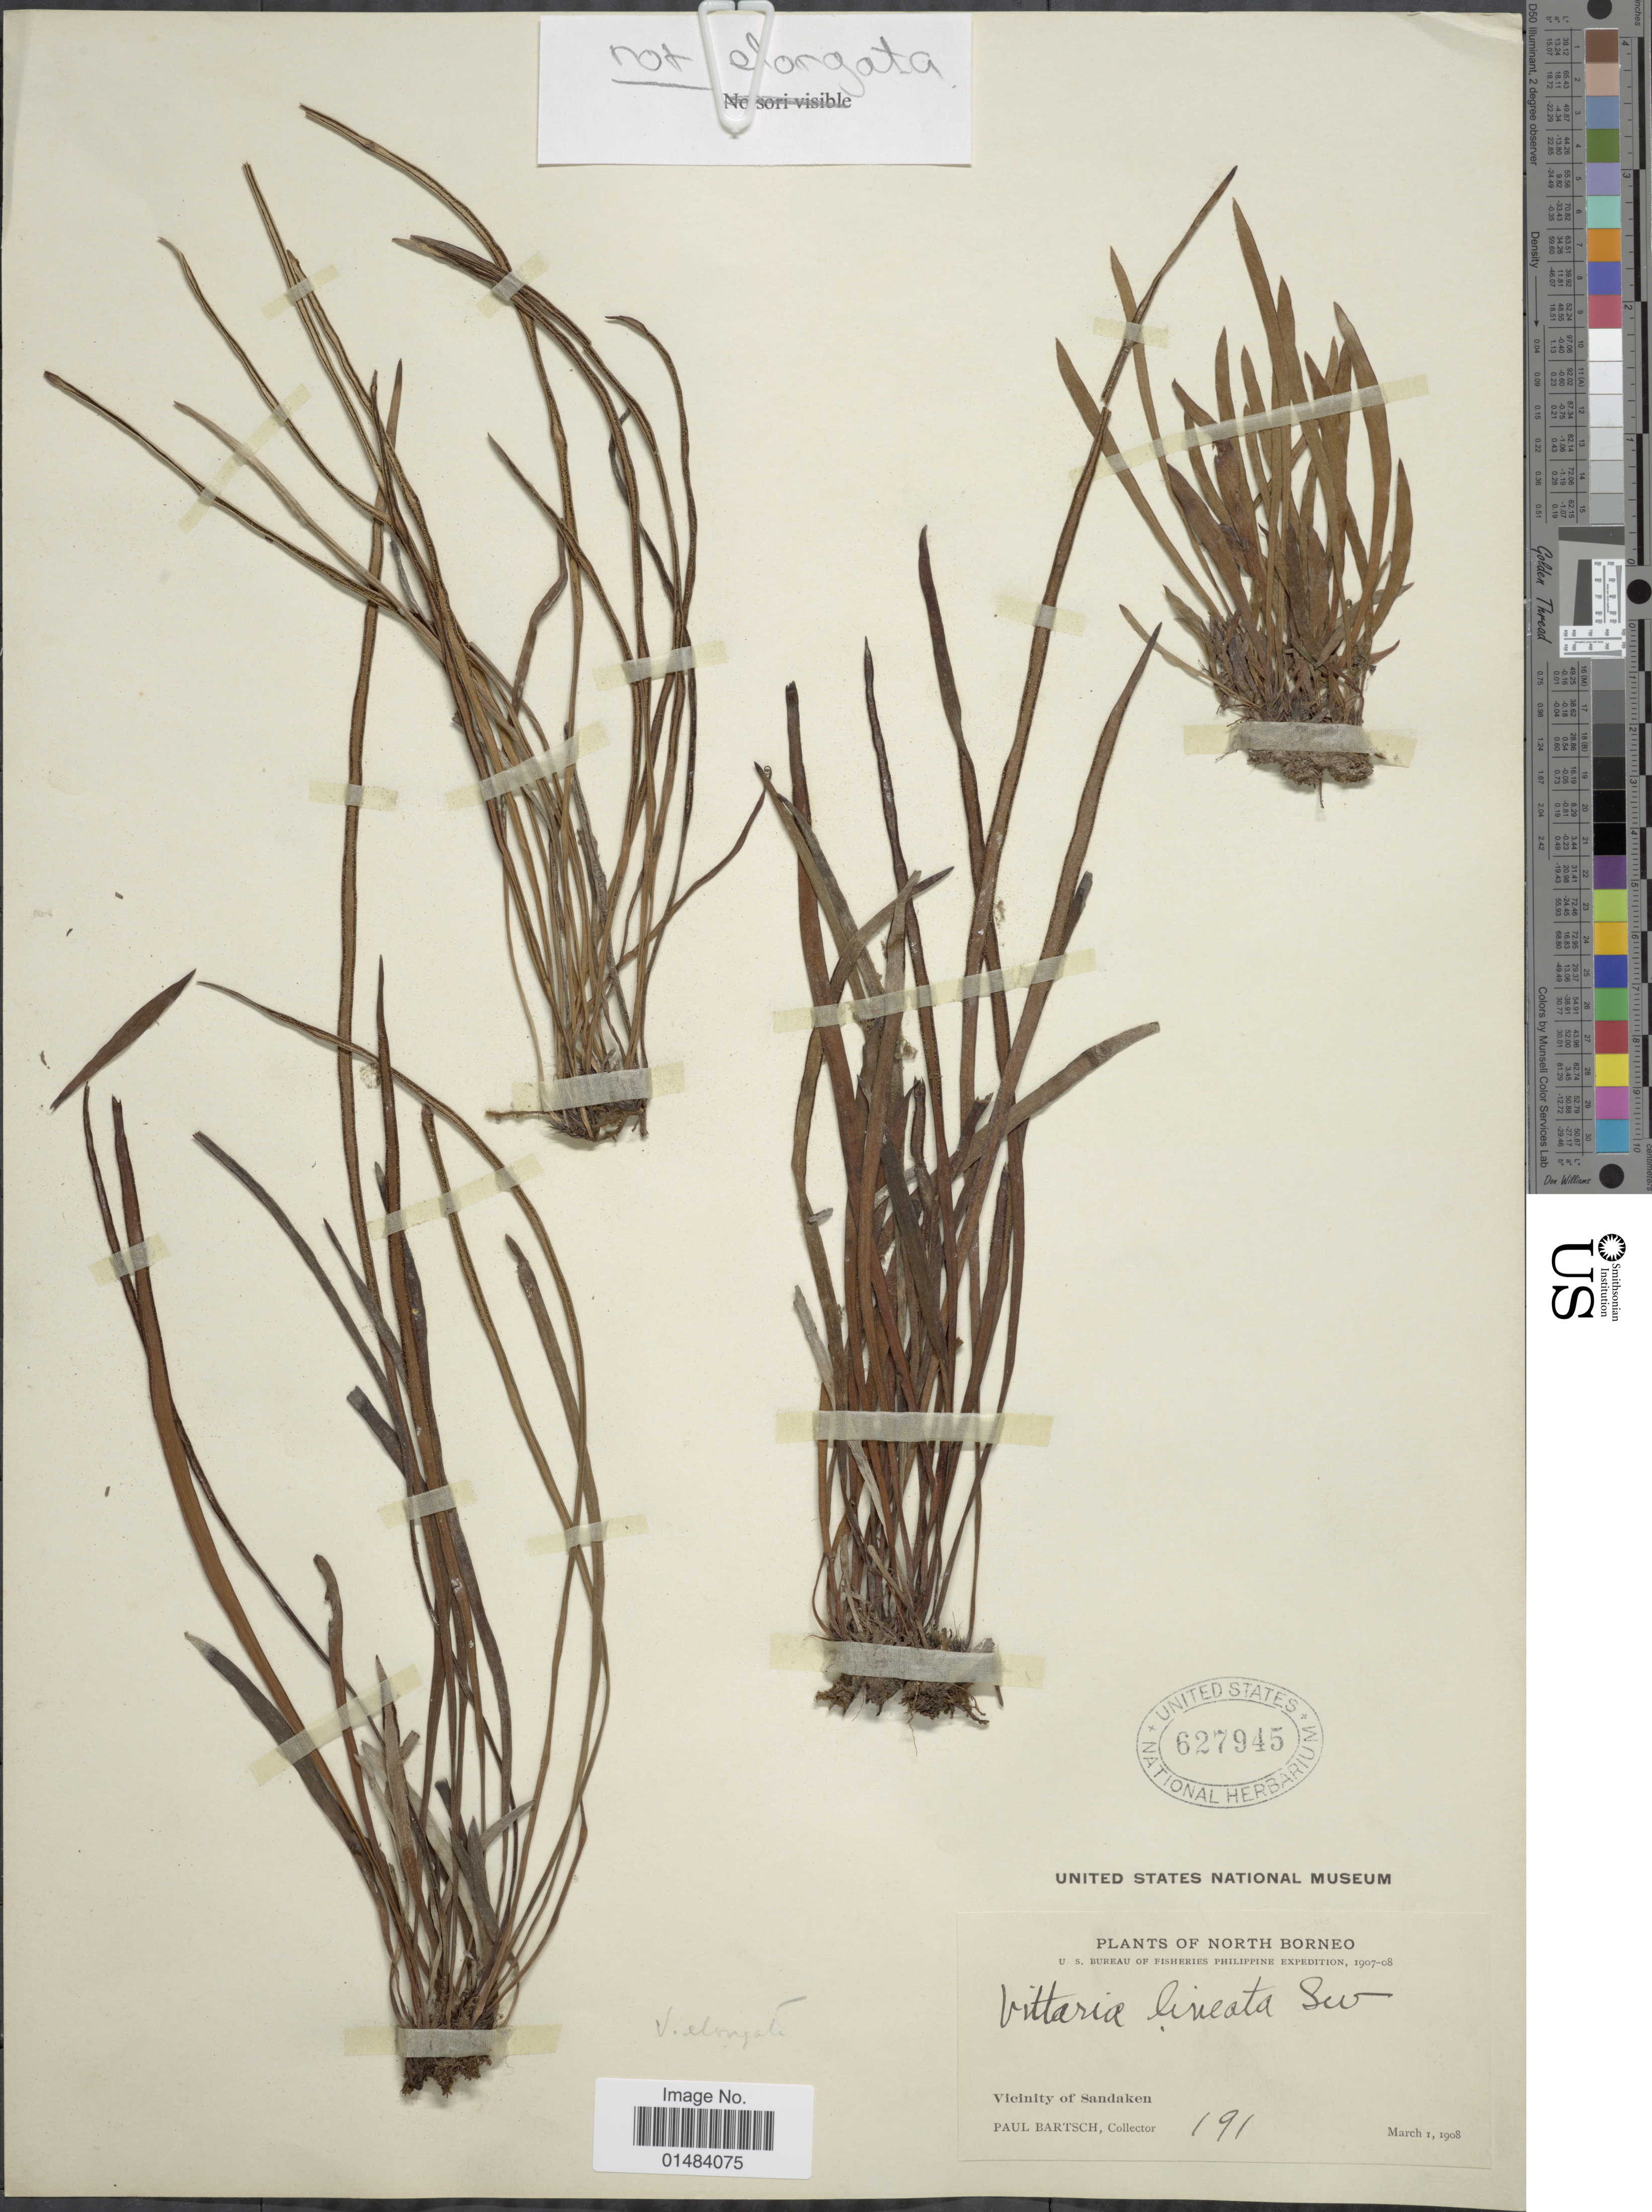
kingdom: Plantae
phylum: Tracheophyta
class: Polypodiopsida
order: Polypodiales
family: Pteridaceae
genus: Vittaria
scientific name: Vittaria lineata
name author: (L.) Sm.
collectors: P. Bartsch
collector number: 191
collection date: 1908-03-01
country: Malaysia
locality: NorthBorneo, vicinity of Sandakan,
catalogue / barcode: US 627945